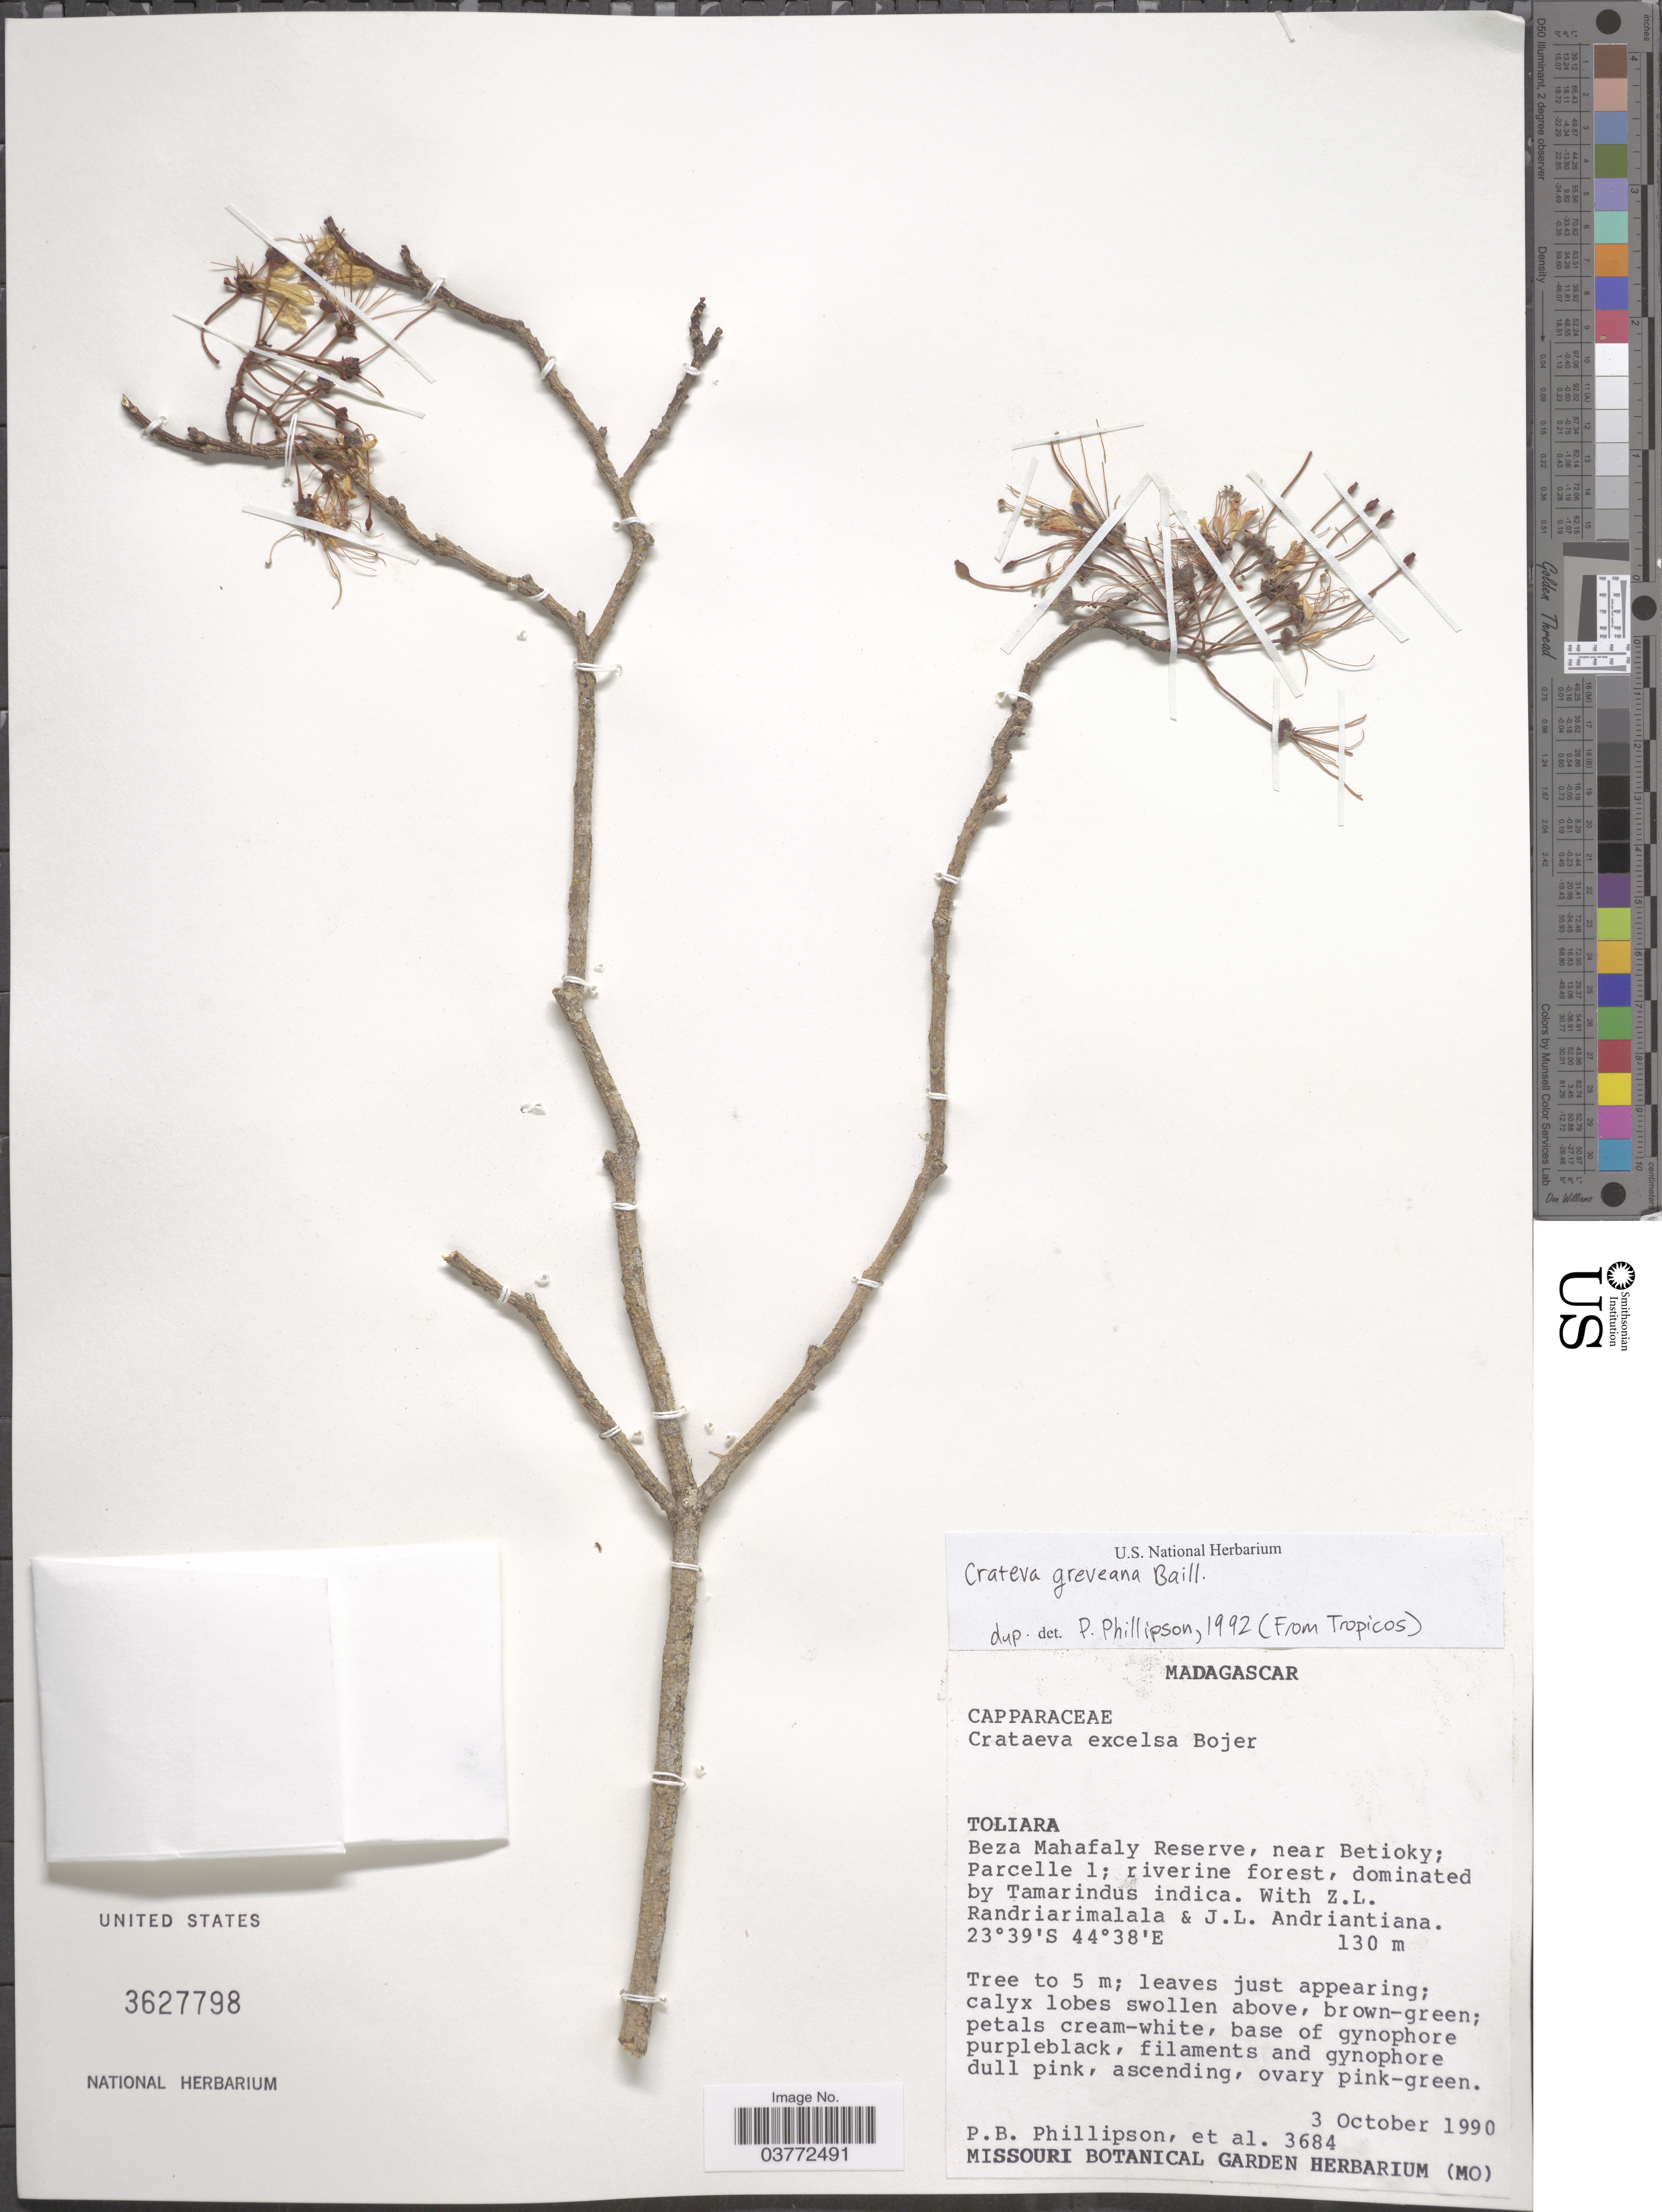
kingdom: Plantae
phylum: Tracheophyta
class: Magnoliopsida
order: Brassicales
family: Capparaceae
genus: Crateva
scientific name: Crateva greveana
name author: Baill.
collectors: P. B. Phillipson, Z. Randriarimalala & J. Andriantiana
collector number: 3684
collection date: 1990-10-03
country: Madagascar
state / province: Atsimo-Andrefana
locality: Beza Mahafaly Reserve, near Betioky; Parcelle 1.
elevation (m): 130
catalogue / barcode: US 3627798